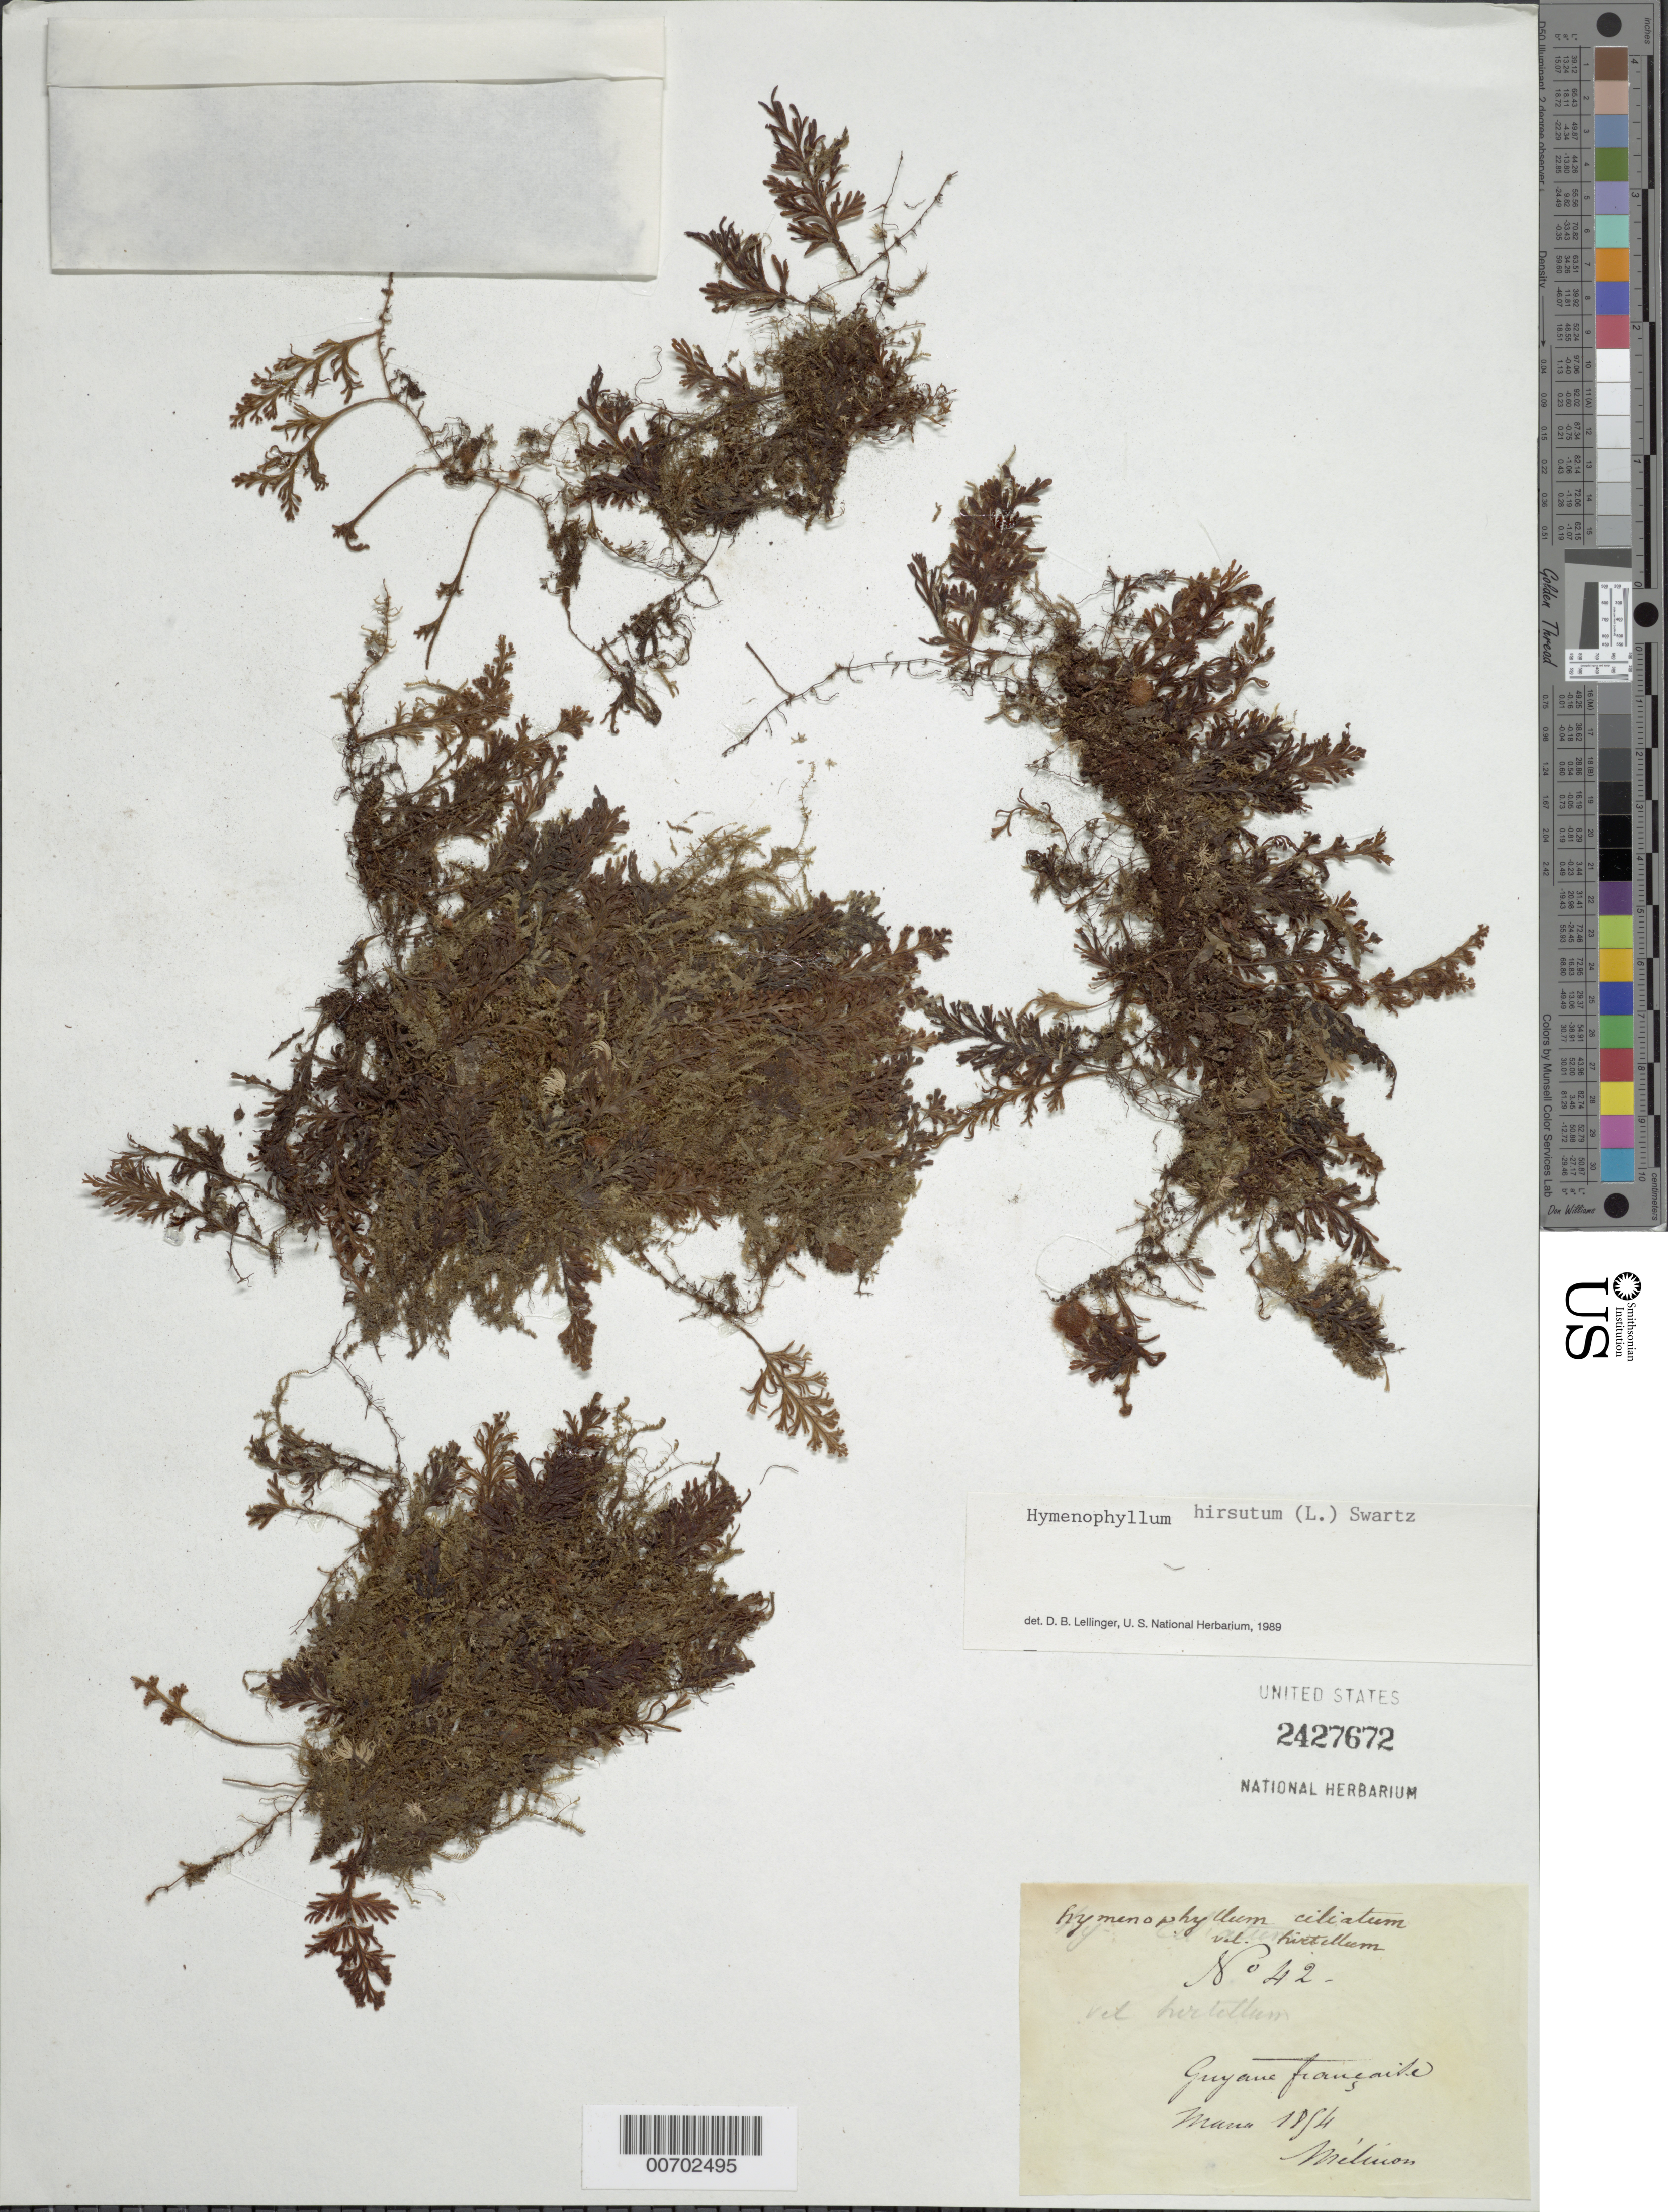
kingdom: Plantae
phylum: Tracheophyta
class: Polypodiopsida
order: Hymenophyllales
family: Hymenophyllaceae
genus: Hymenophyllum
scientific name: Hymenophyllum hirsutum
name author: (L.) Sw.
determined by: Lellinger, David B., (BOT), Smithsonian Institution - National Museum of Natural History (UNITED STATES)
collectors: E. Mélinon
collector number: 42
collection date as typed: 1854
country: French Guiana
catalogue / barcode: US 2427672